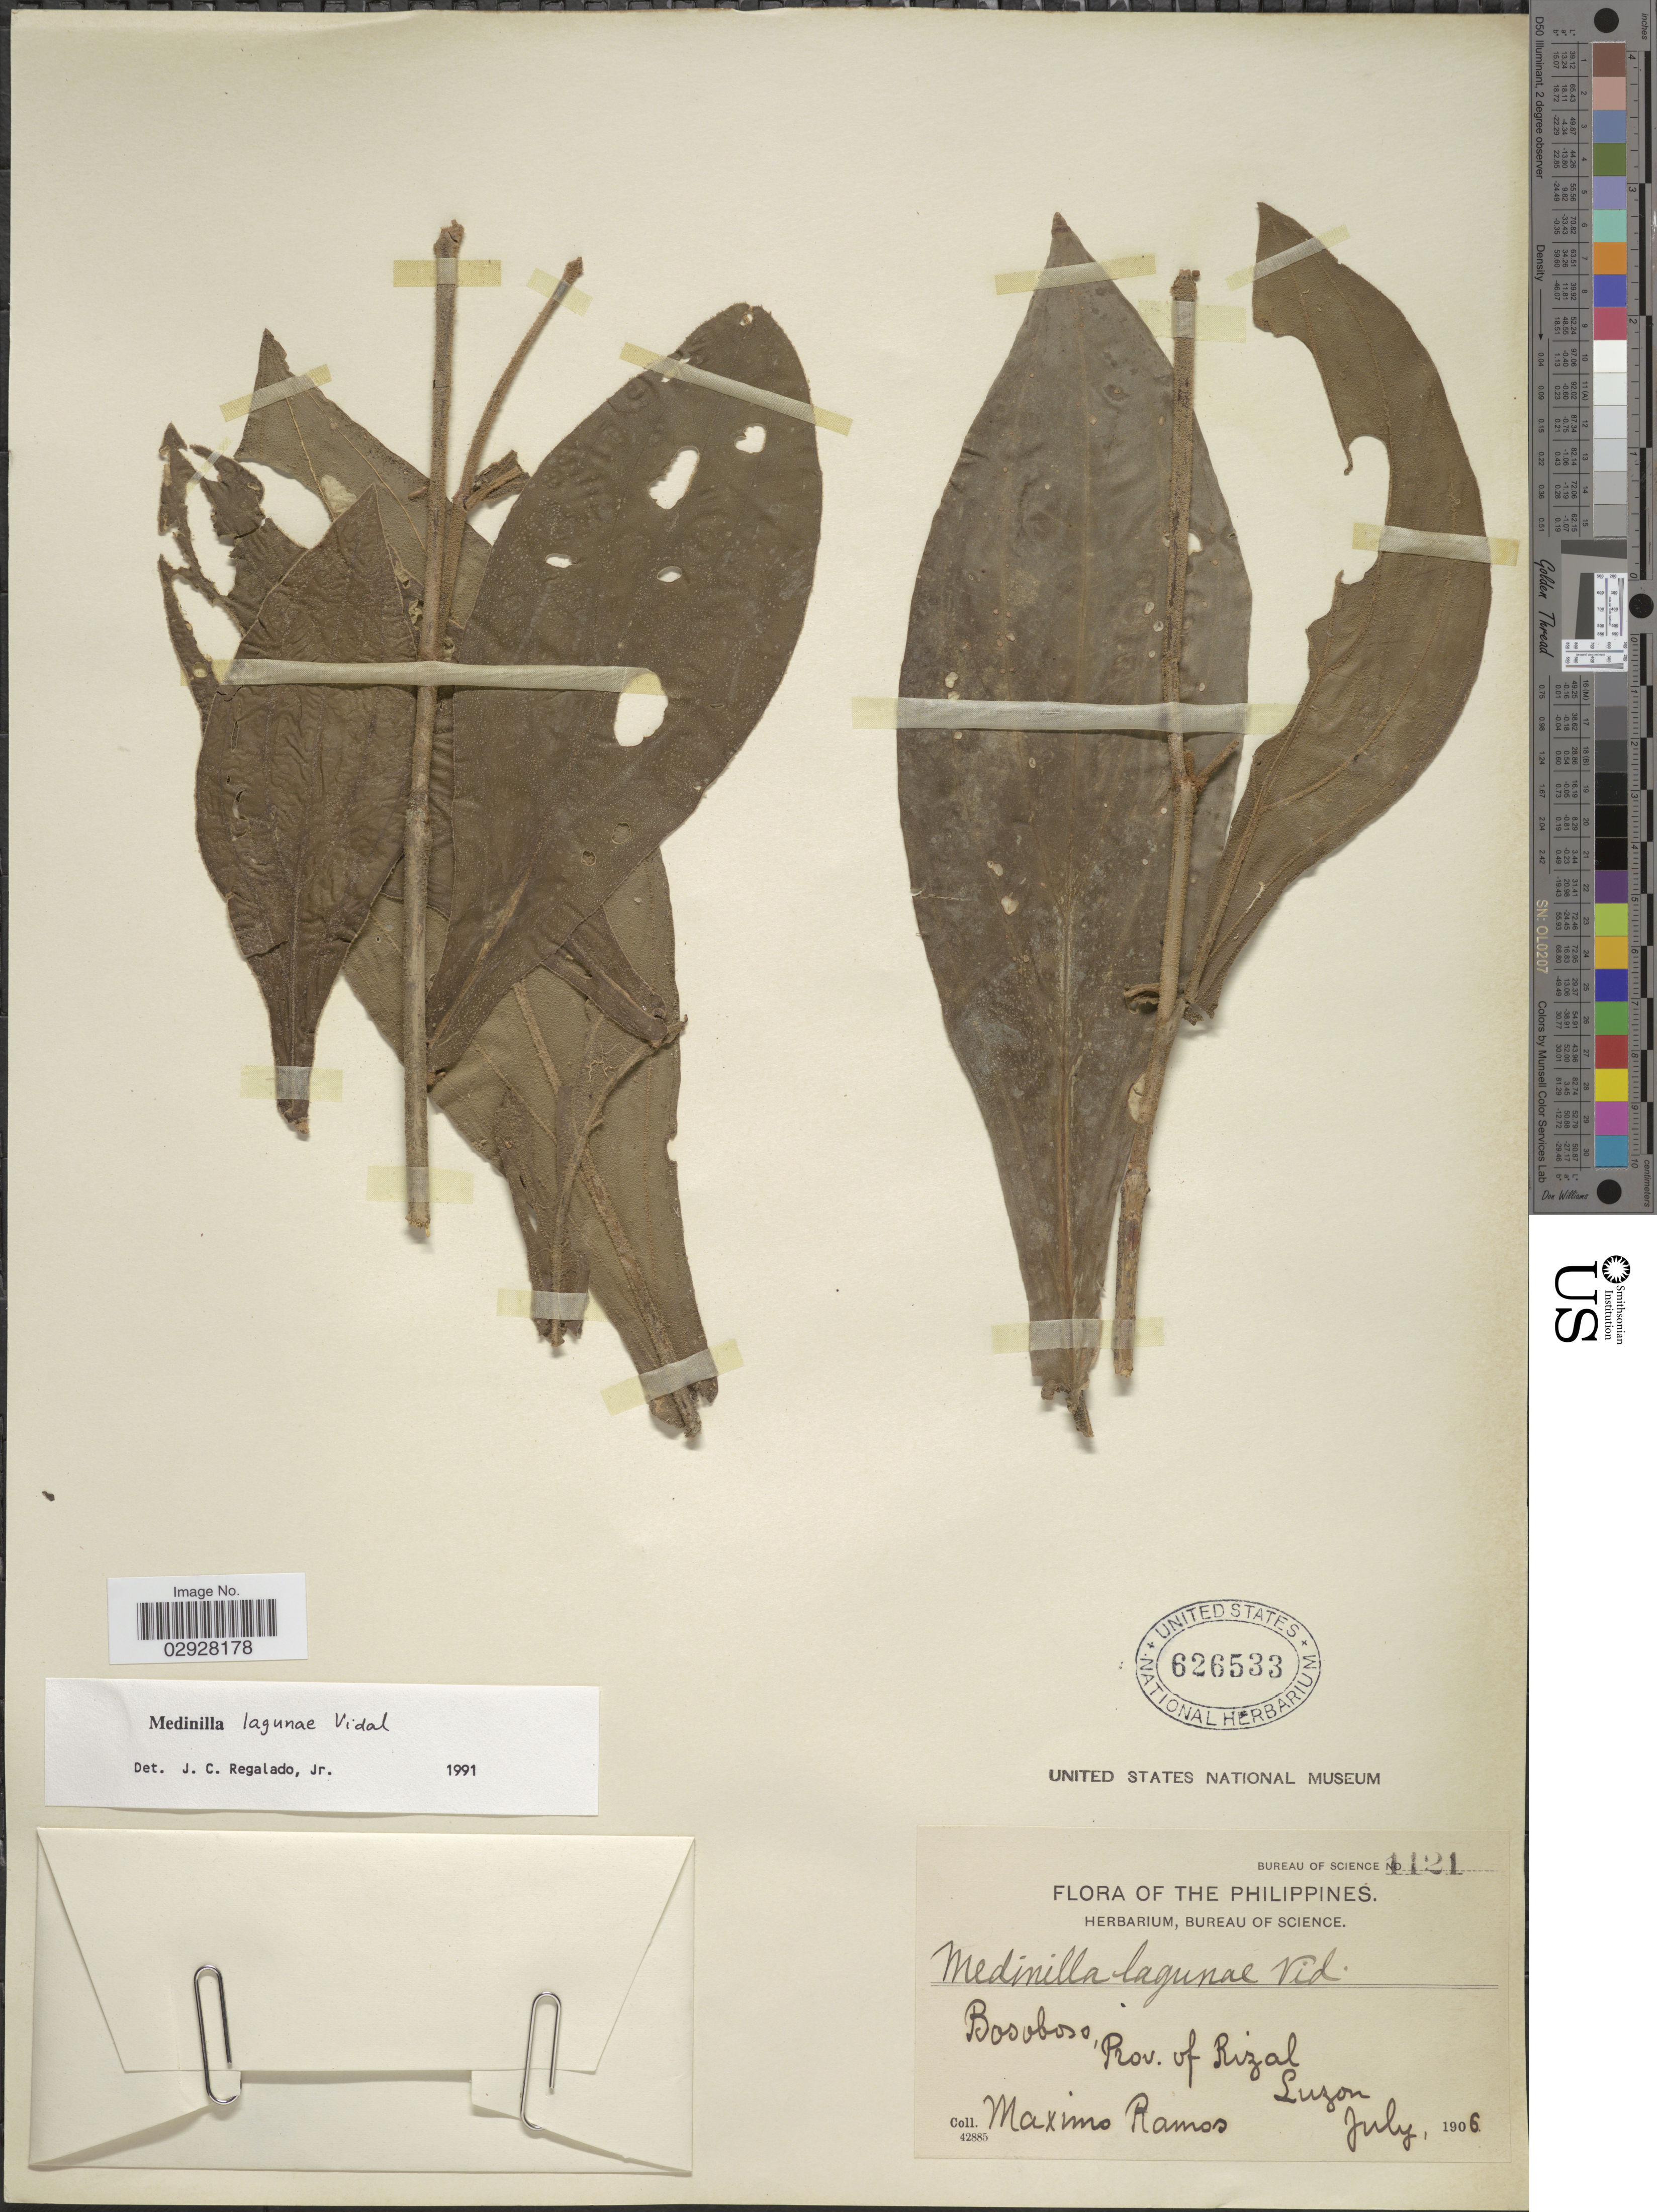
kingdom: Plantae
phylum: Tracheophyta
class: Magnoliopsida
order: Myrtales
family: Melastomataceae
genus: Medinilla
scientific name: Medinilla lagunae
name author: S. Vidal & Fern.-Vill.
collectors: M. Ramos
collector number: Bureau of Science 1121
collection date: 1906-07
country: Philippines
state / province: Calabarzon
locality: Bosobos, Prov. of Rizal, Luzon.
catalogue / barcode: US 626533